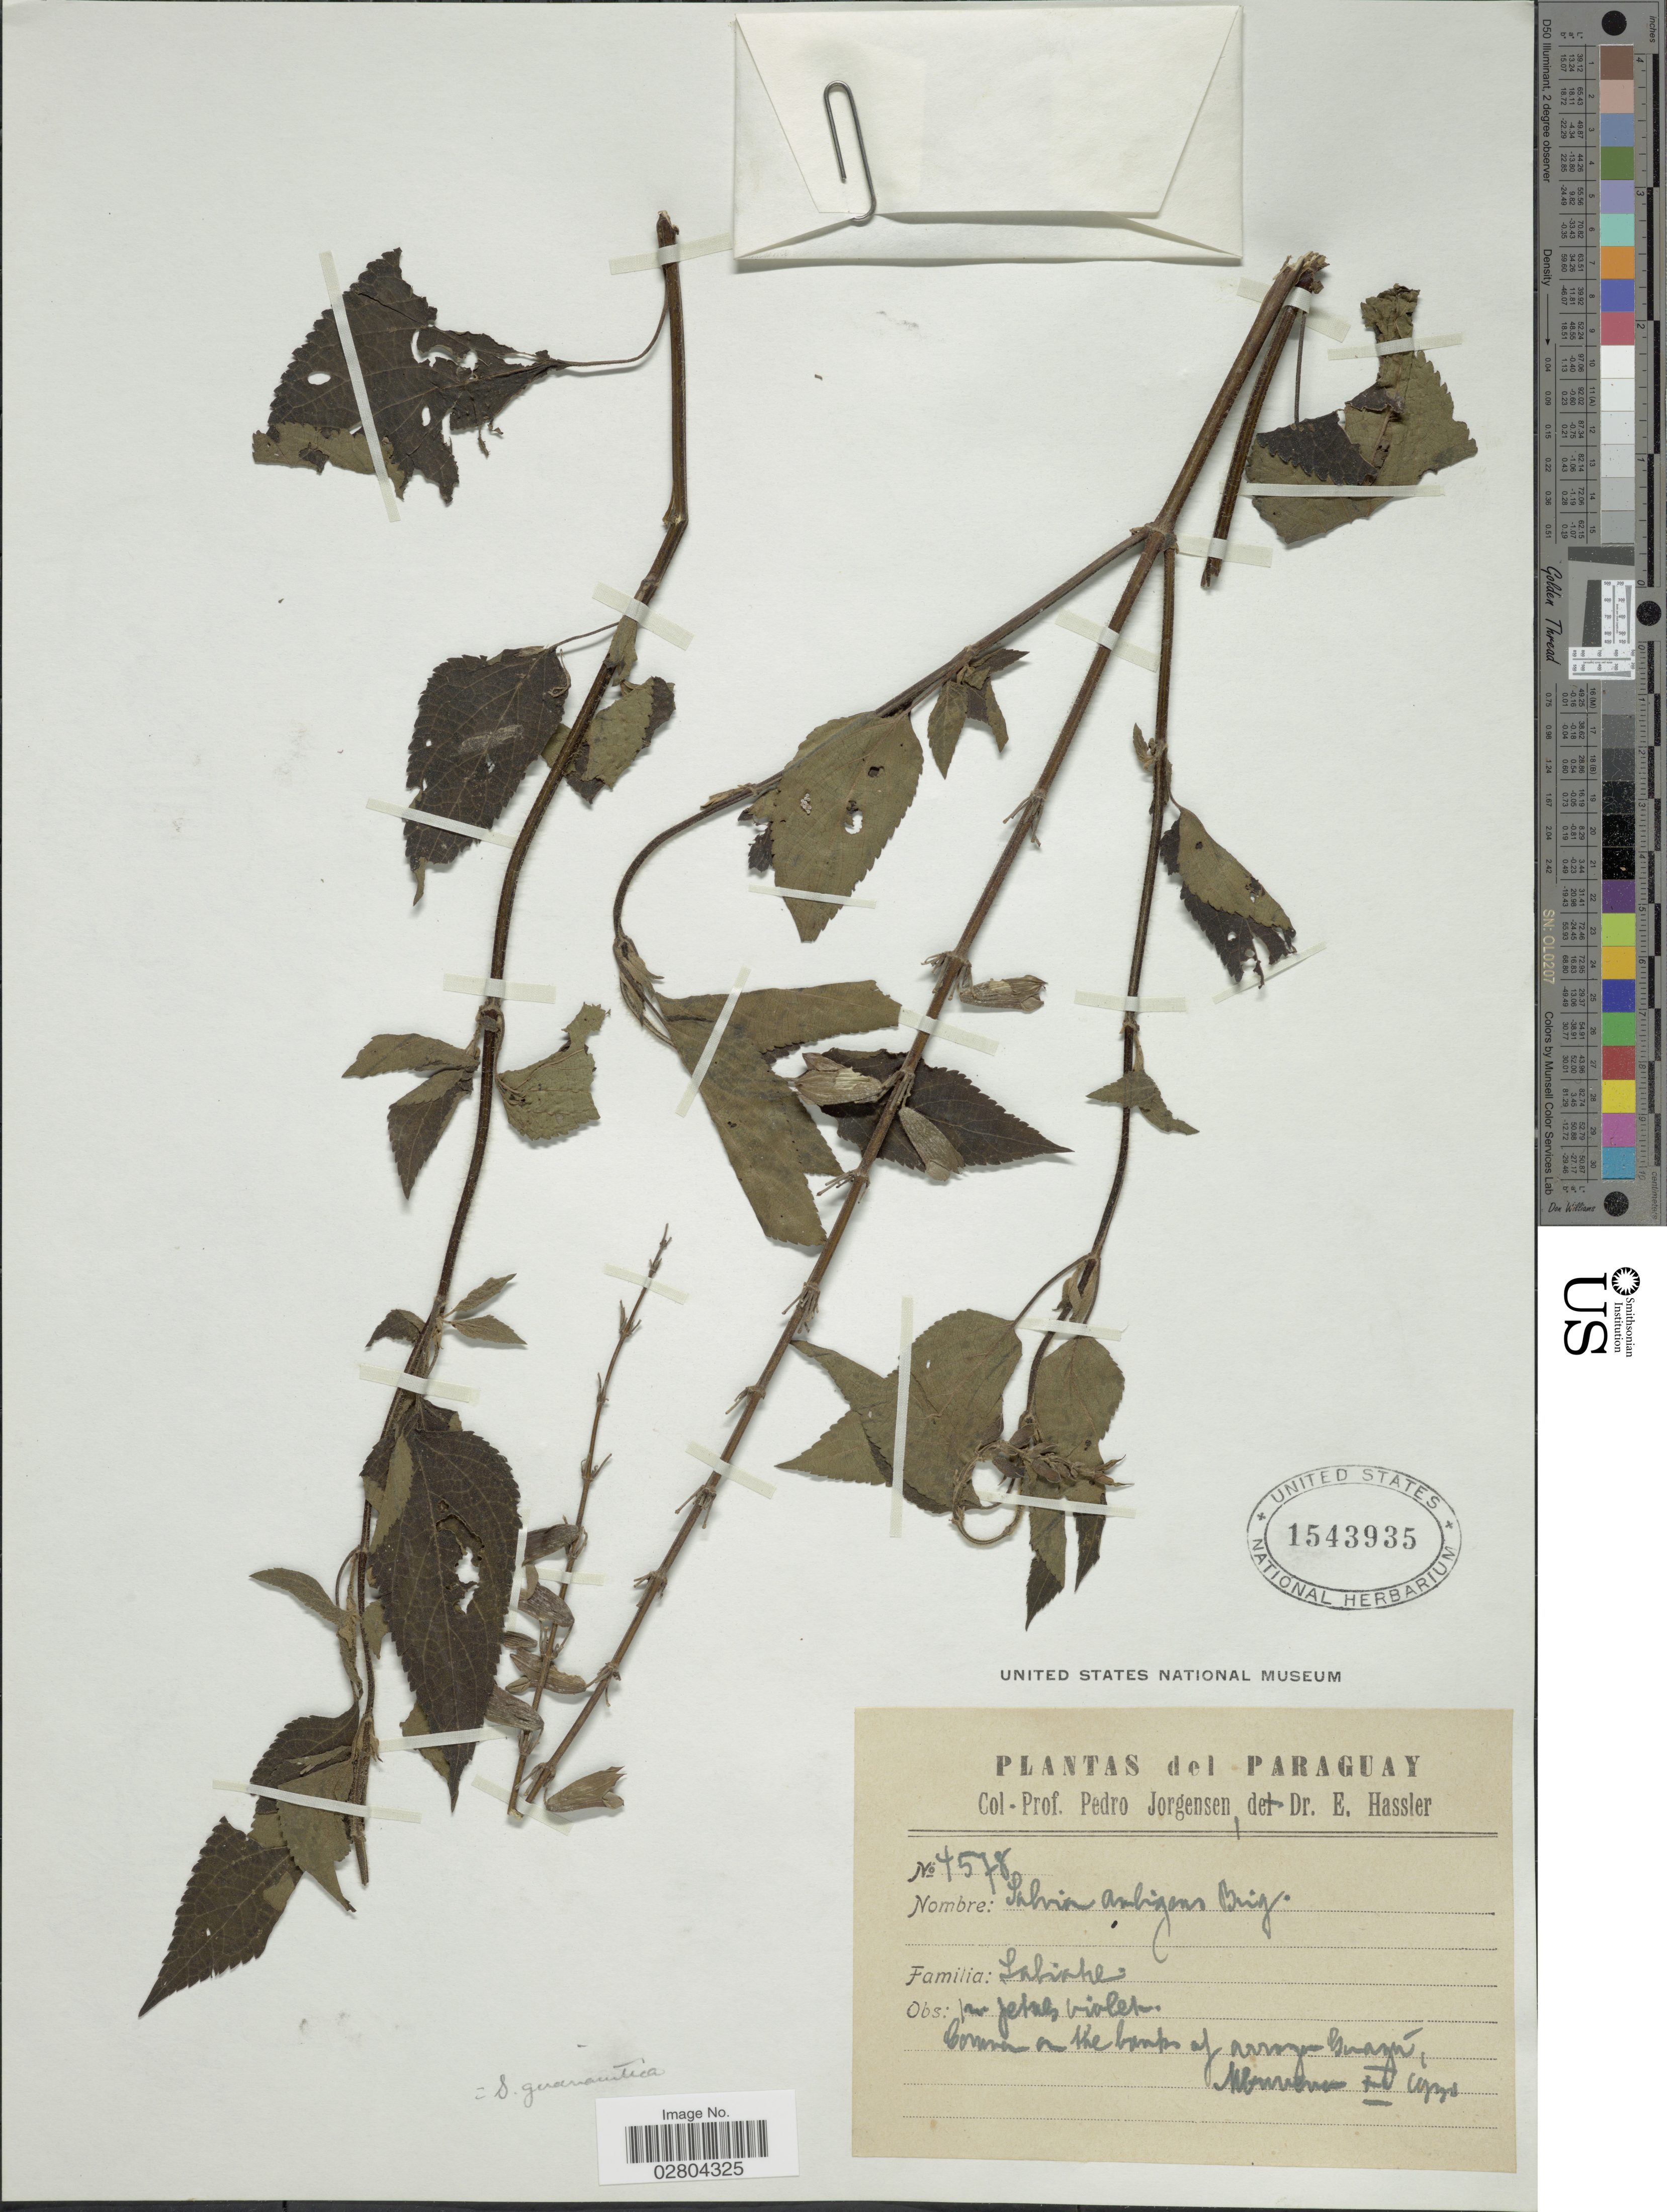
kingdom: Plantae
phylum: Tracheophyta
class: Magnoliopsida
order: Lamiales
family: Lamiaceae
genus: Salvia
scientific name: Salvia guaranitica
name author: A. St.-Hil. ex Benth.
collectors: P. Jörgensen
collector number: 4578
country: Paraguay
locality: Common a Kebamps of arrogou Izayn burver copis [interpreted].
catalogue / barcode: US 1543935